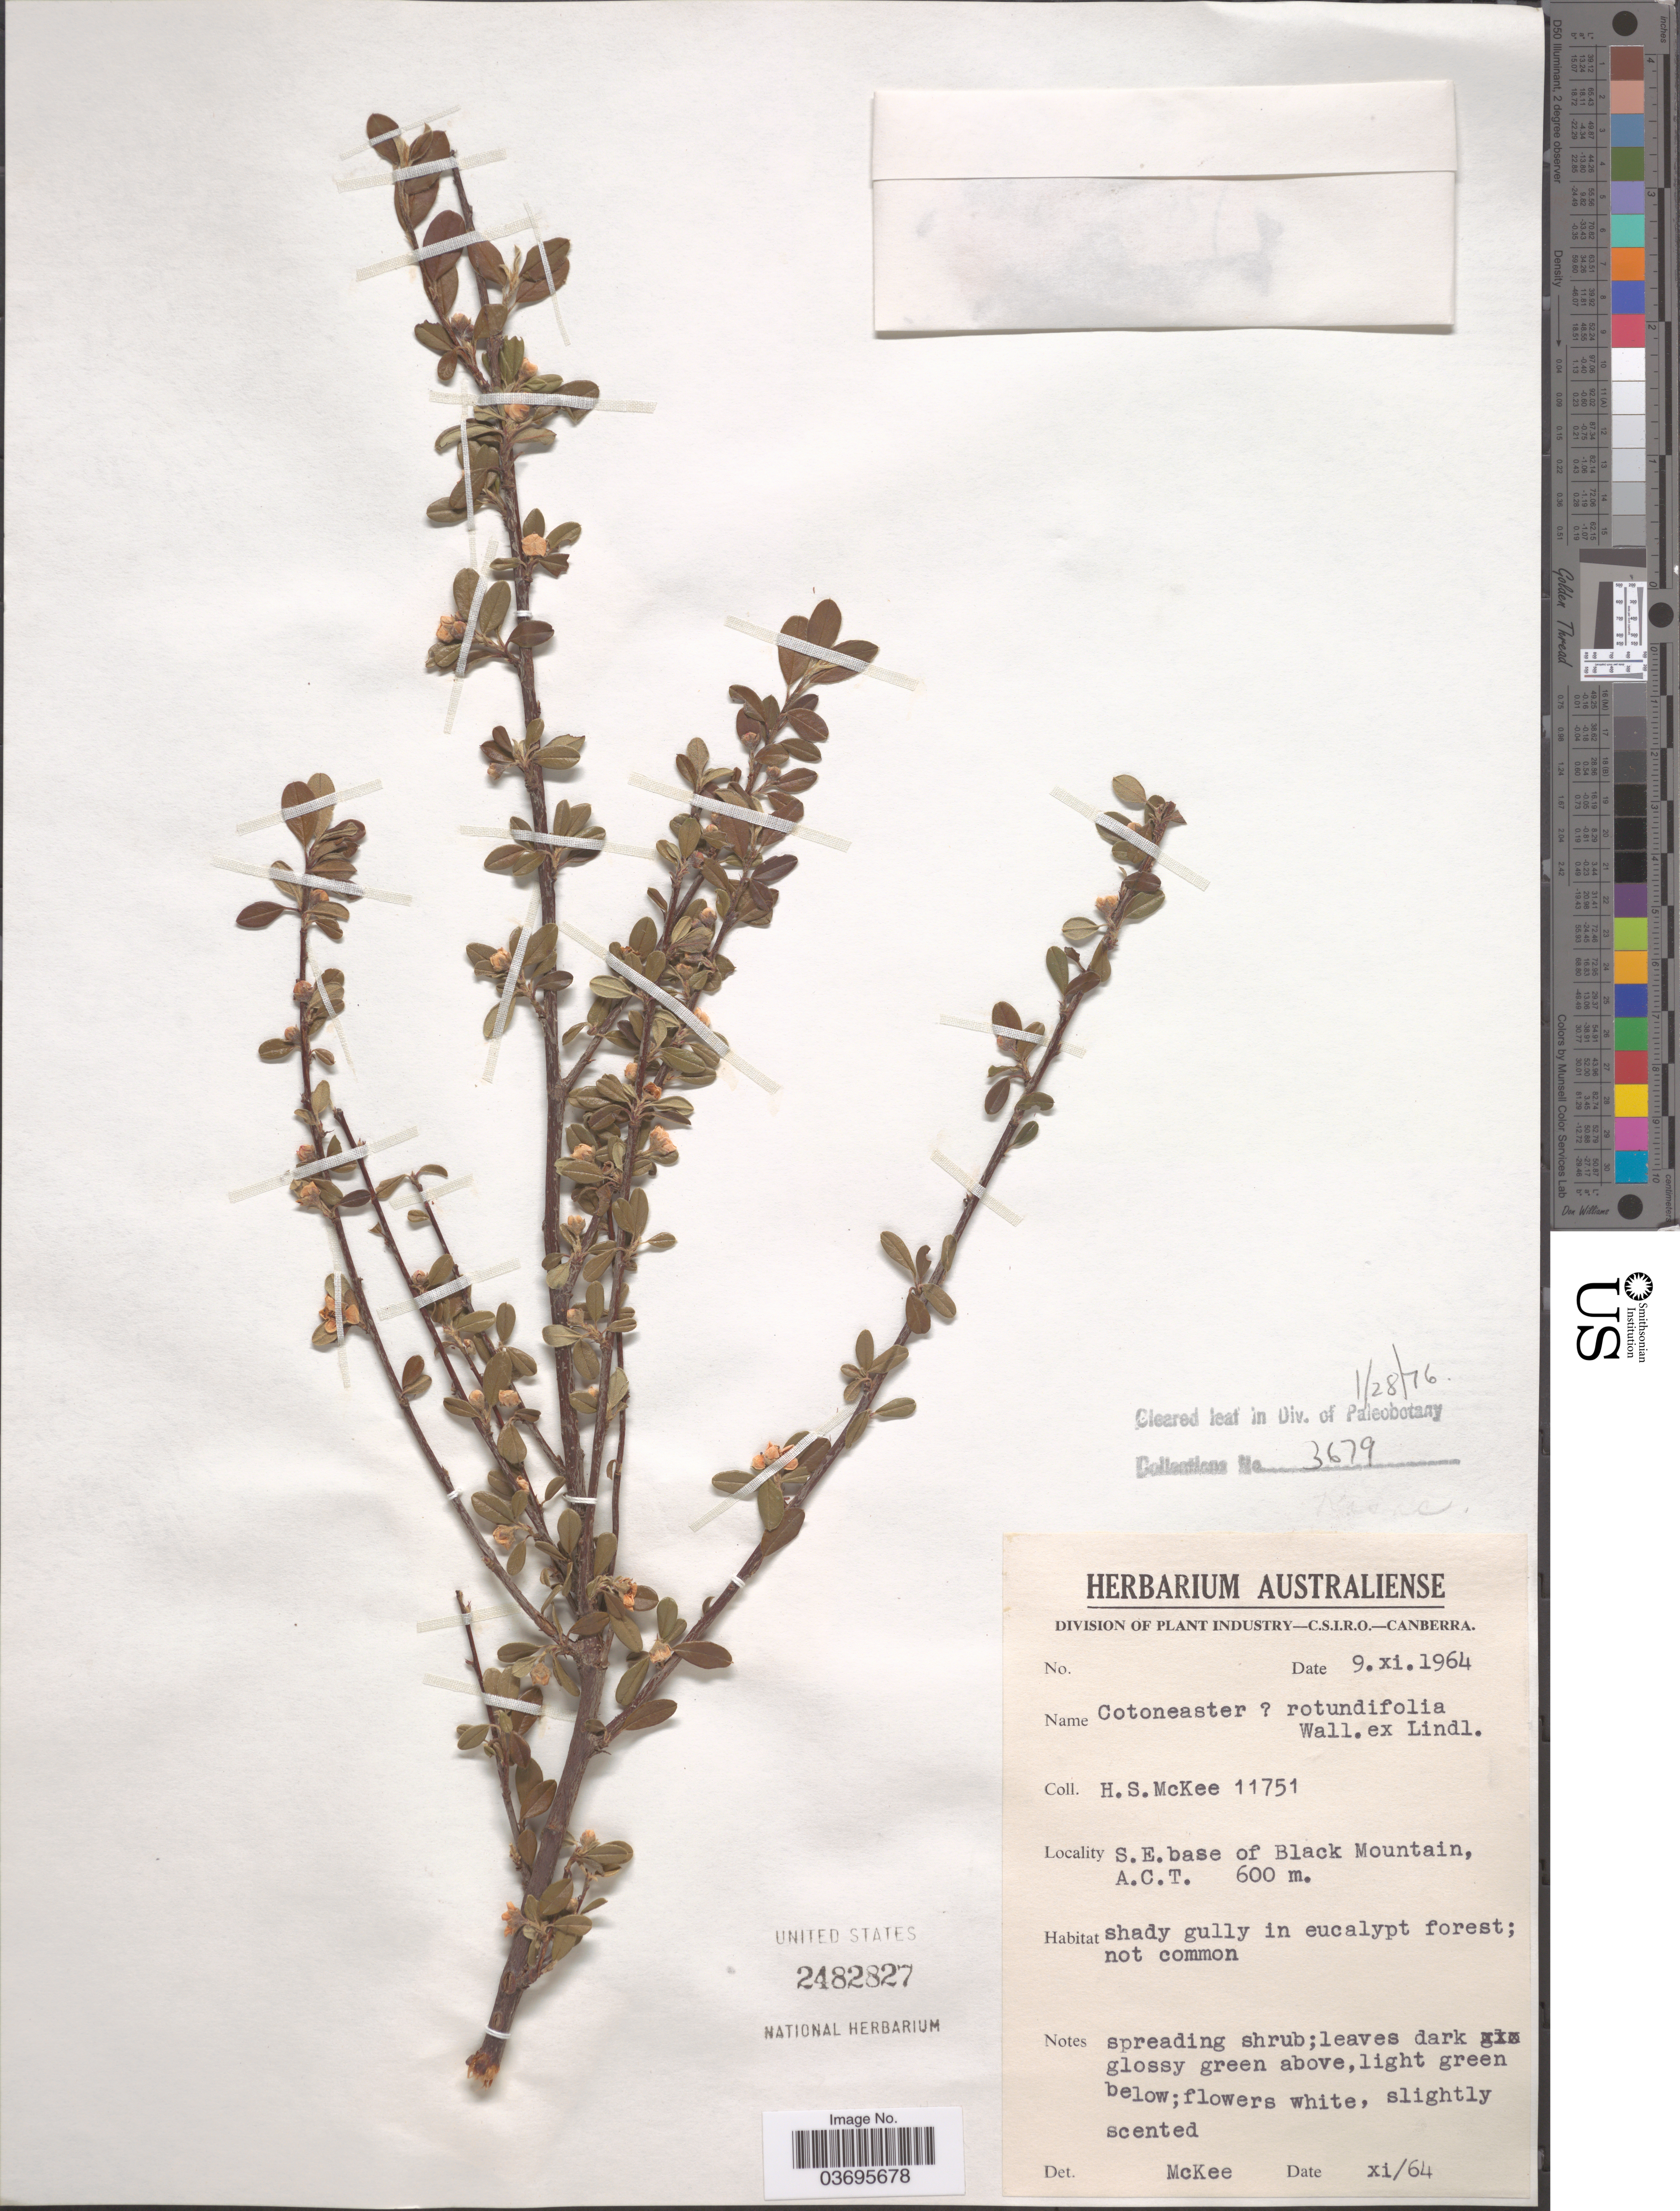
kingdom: Plantae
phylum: Tracheophyta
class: Magnoliopsida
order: Rosales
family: Rosaceae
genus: Cotoneaster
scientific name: Cotoneaster rotundifolius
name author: Wall. ex Lindl.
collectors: H. S. McKee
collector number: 11751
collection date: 1964-11-09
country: Australia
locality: S.E. base of Black Mountain, A.C.T.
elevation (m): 600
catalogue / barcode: US 2482827